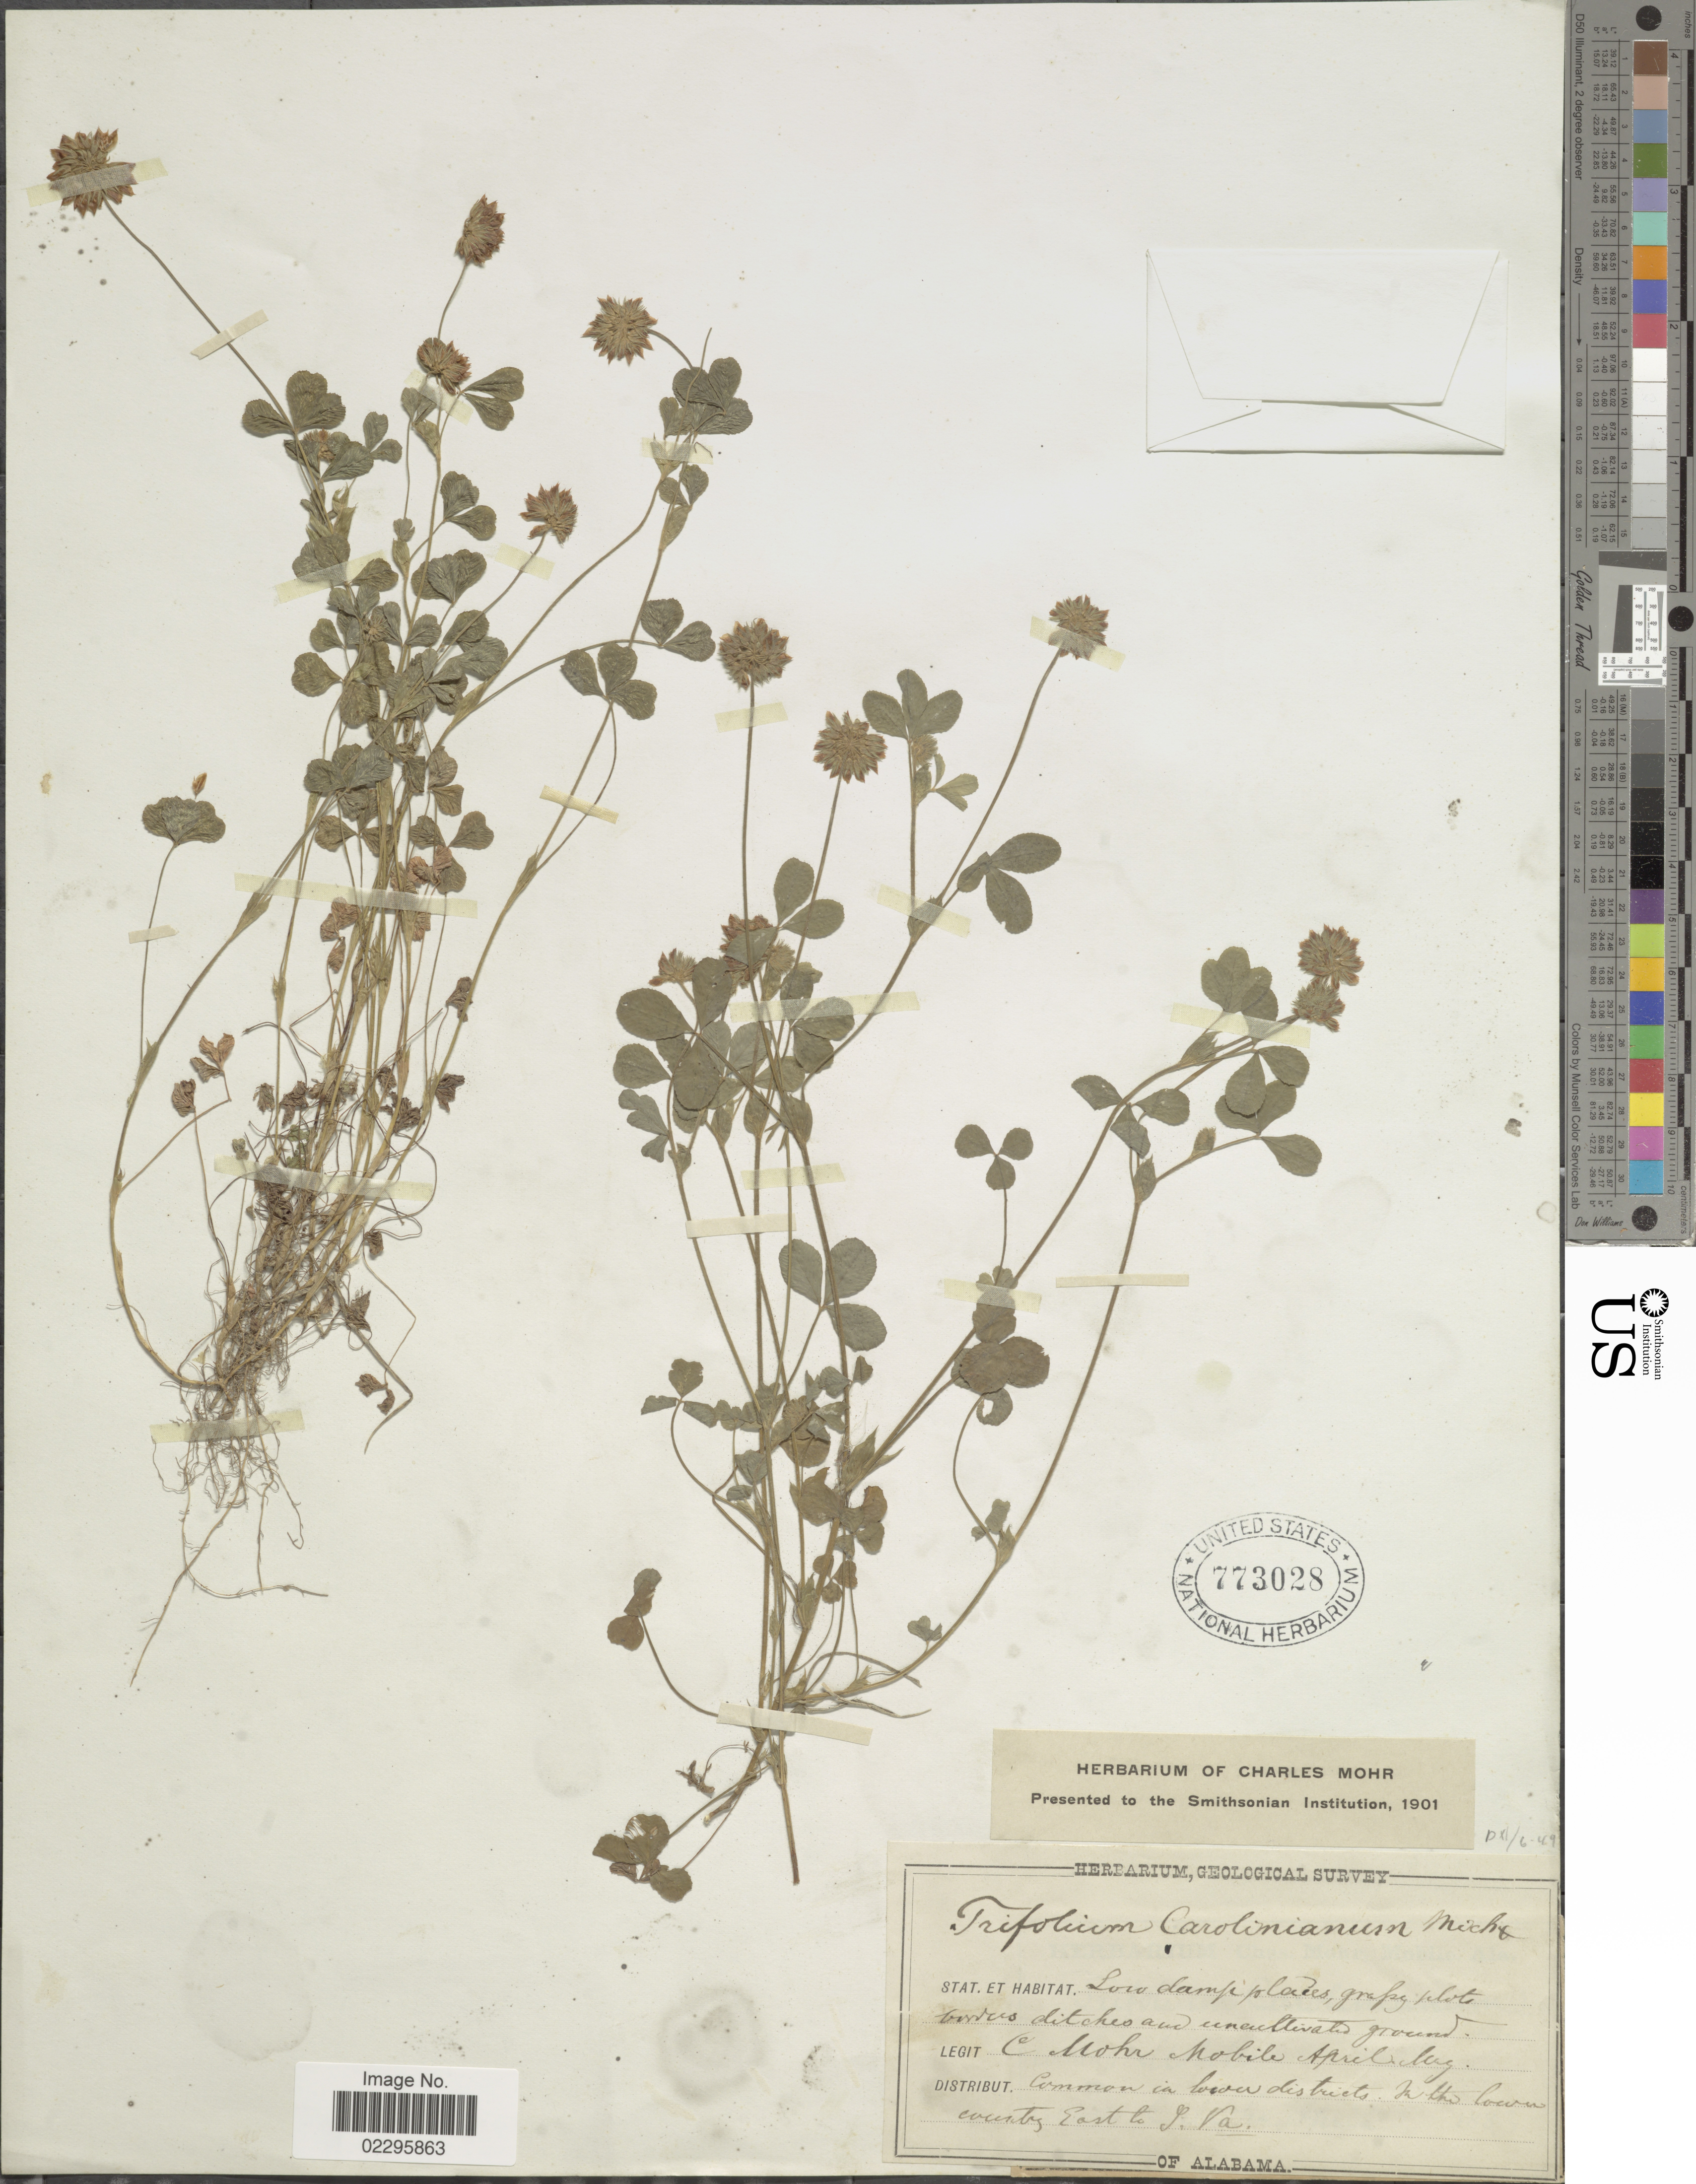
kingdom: Plantae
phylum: Tracheophyta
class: Magnoliopsida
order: Fabales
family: Fabaceae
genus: Trifolium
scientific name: Trifolium carolinianum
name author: Michx.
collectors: C. T. Mohr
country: United States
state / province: Alabama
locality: Mobile, common in lower districts, in the lower country east to S. Va.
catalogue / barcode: US 773028